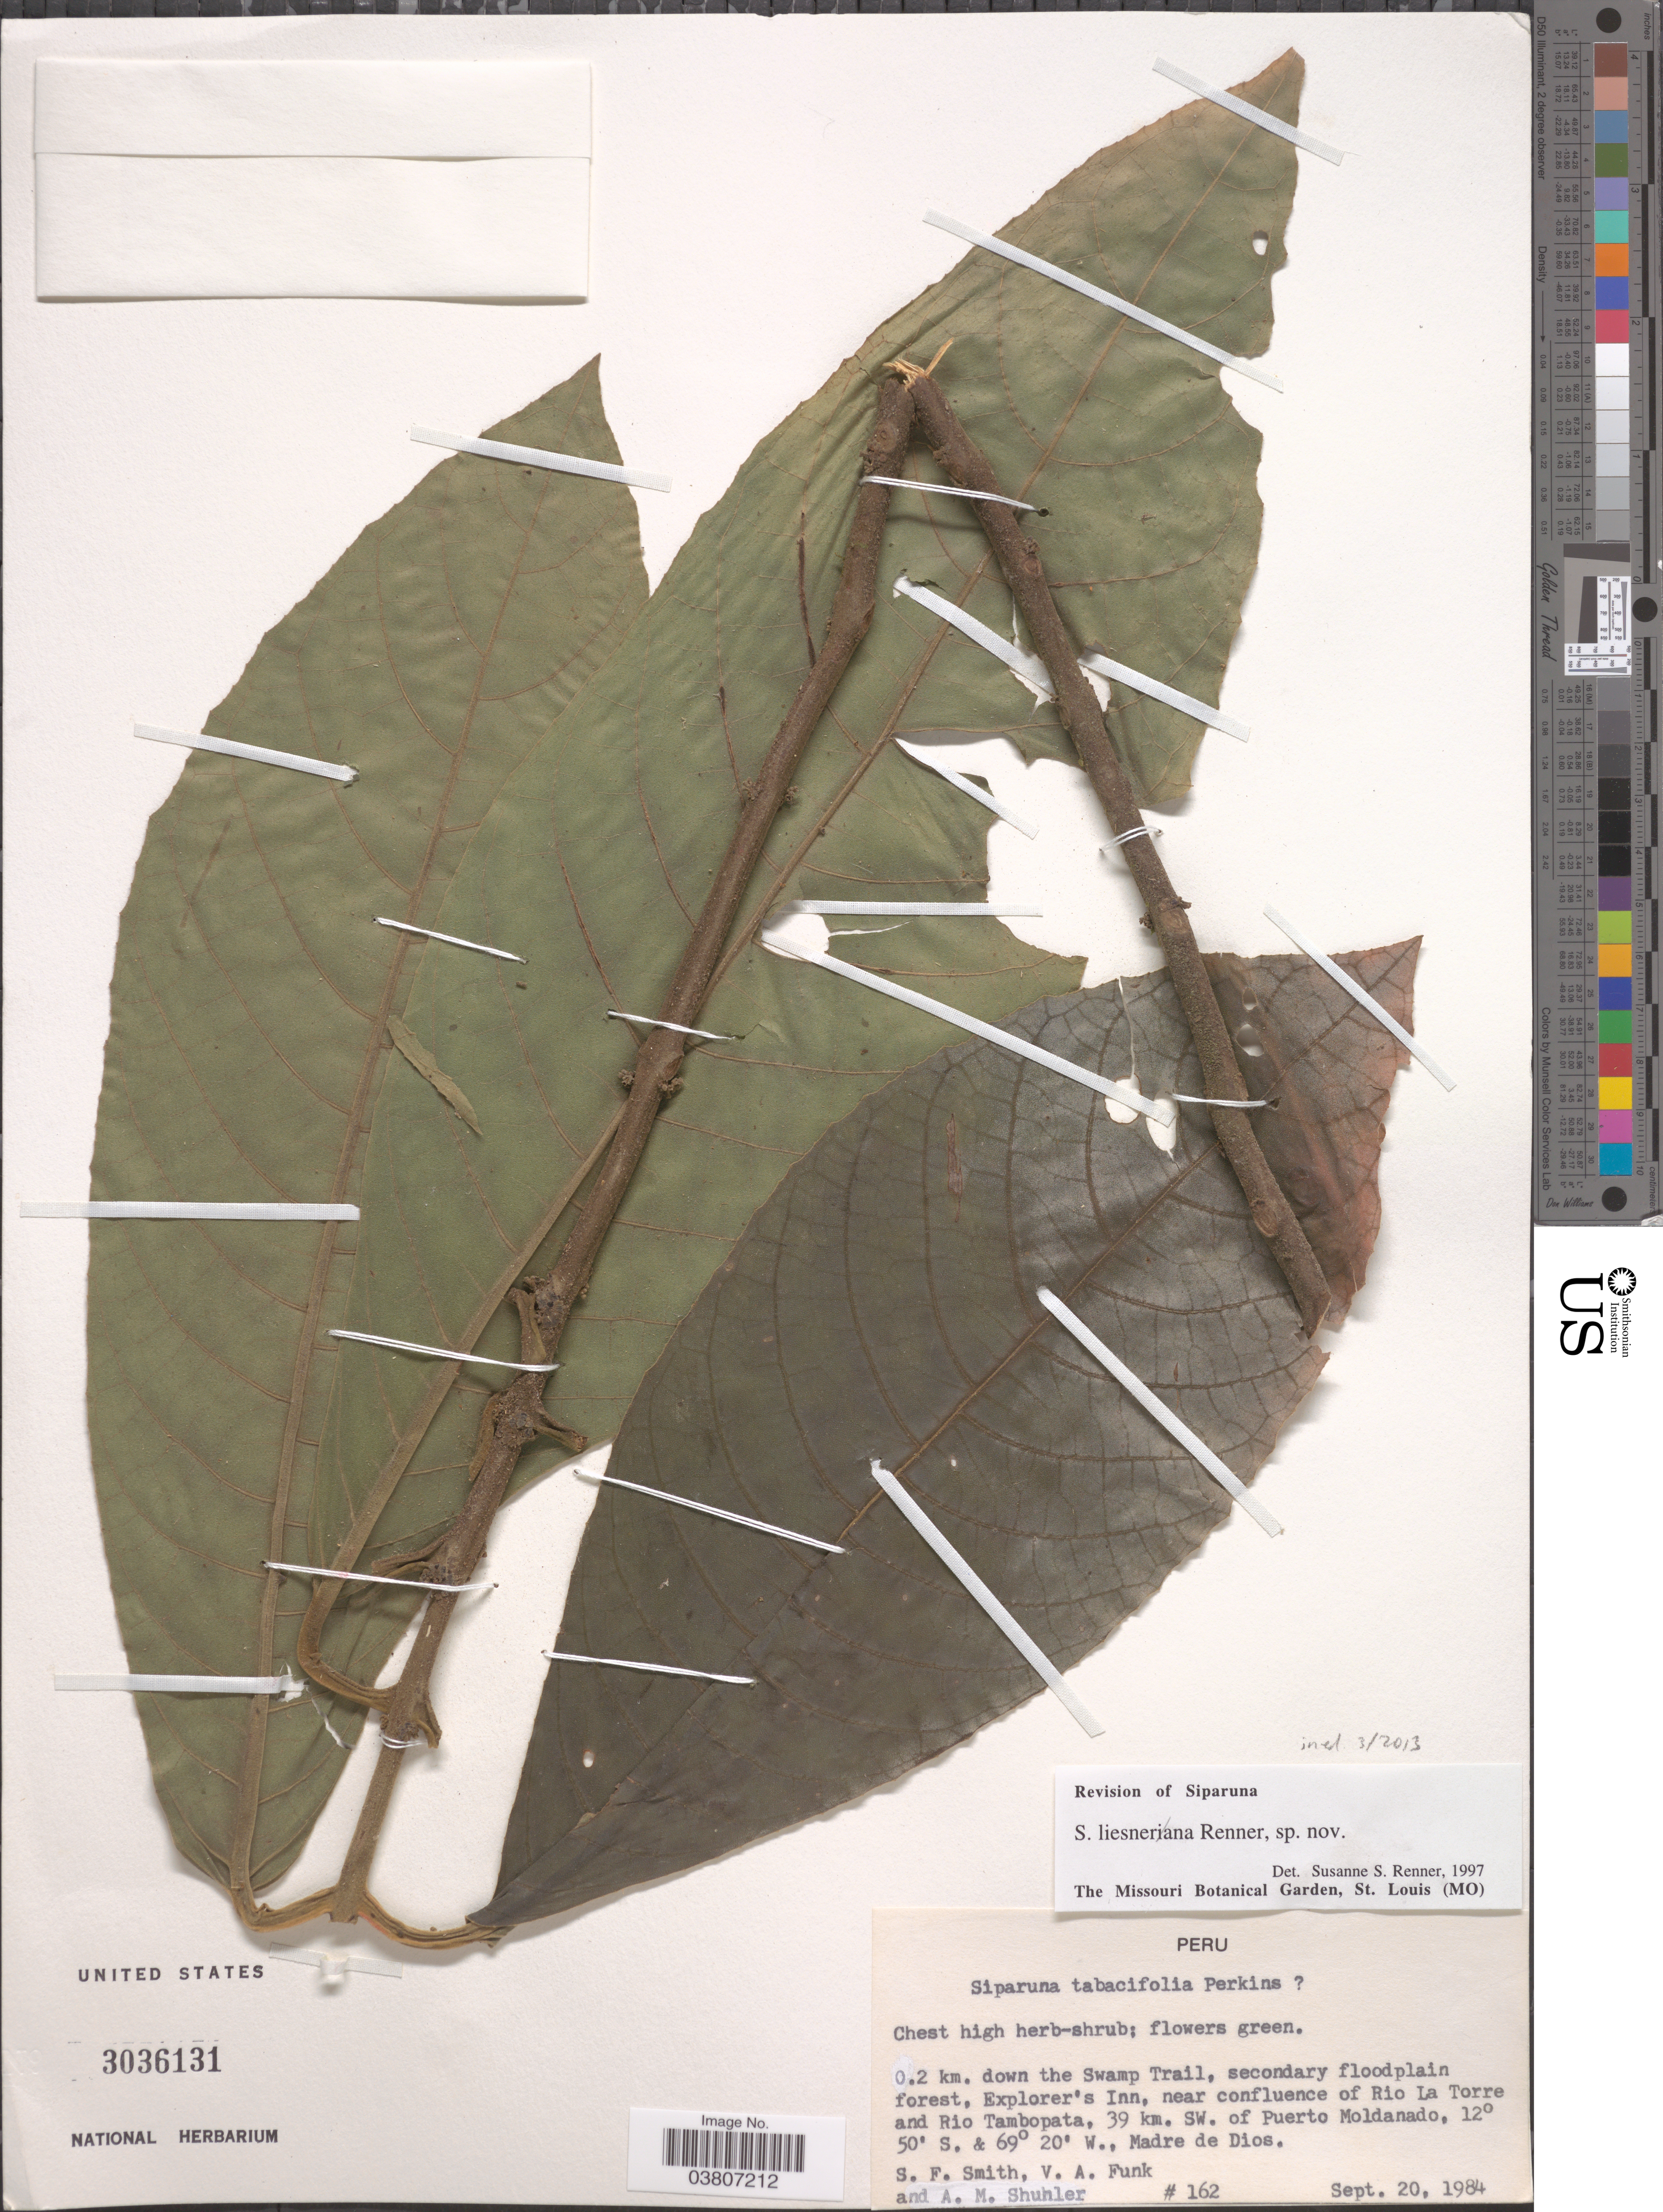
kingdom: Plantae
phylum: Tracheophyta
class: Magnoliopsida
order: Laurales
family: Siparunaceae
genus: Siparuna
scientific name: Siparuna liesneriana, ined 2020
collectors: S.F. Smith, V. Funk & A. Shuhler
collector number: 162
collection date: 1984-09-20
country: Peru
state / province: Madre de Dios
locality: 0.2 km. down the Swamp Trail, secondary floodplain forest, Explorer's Inn, near confluence of Rio La Torre and Rio Tambopata, 39 km. SW. of Puerto Moldanado.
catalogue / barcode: US 3036131